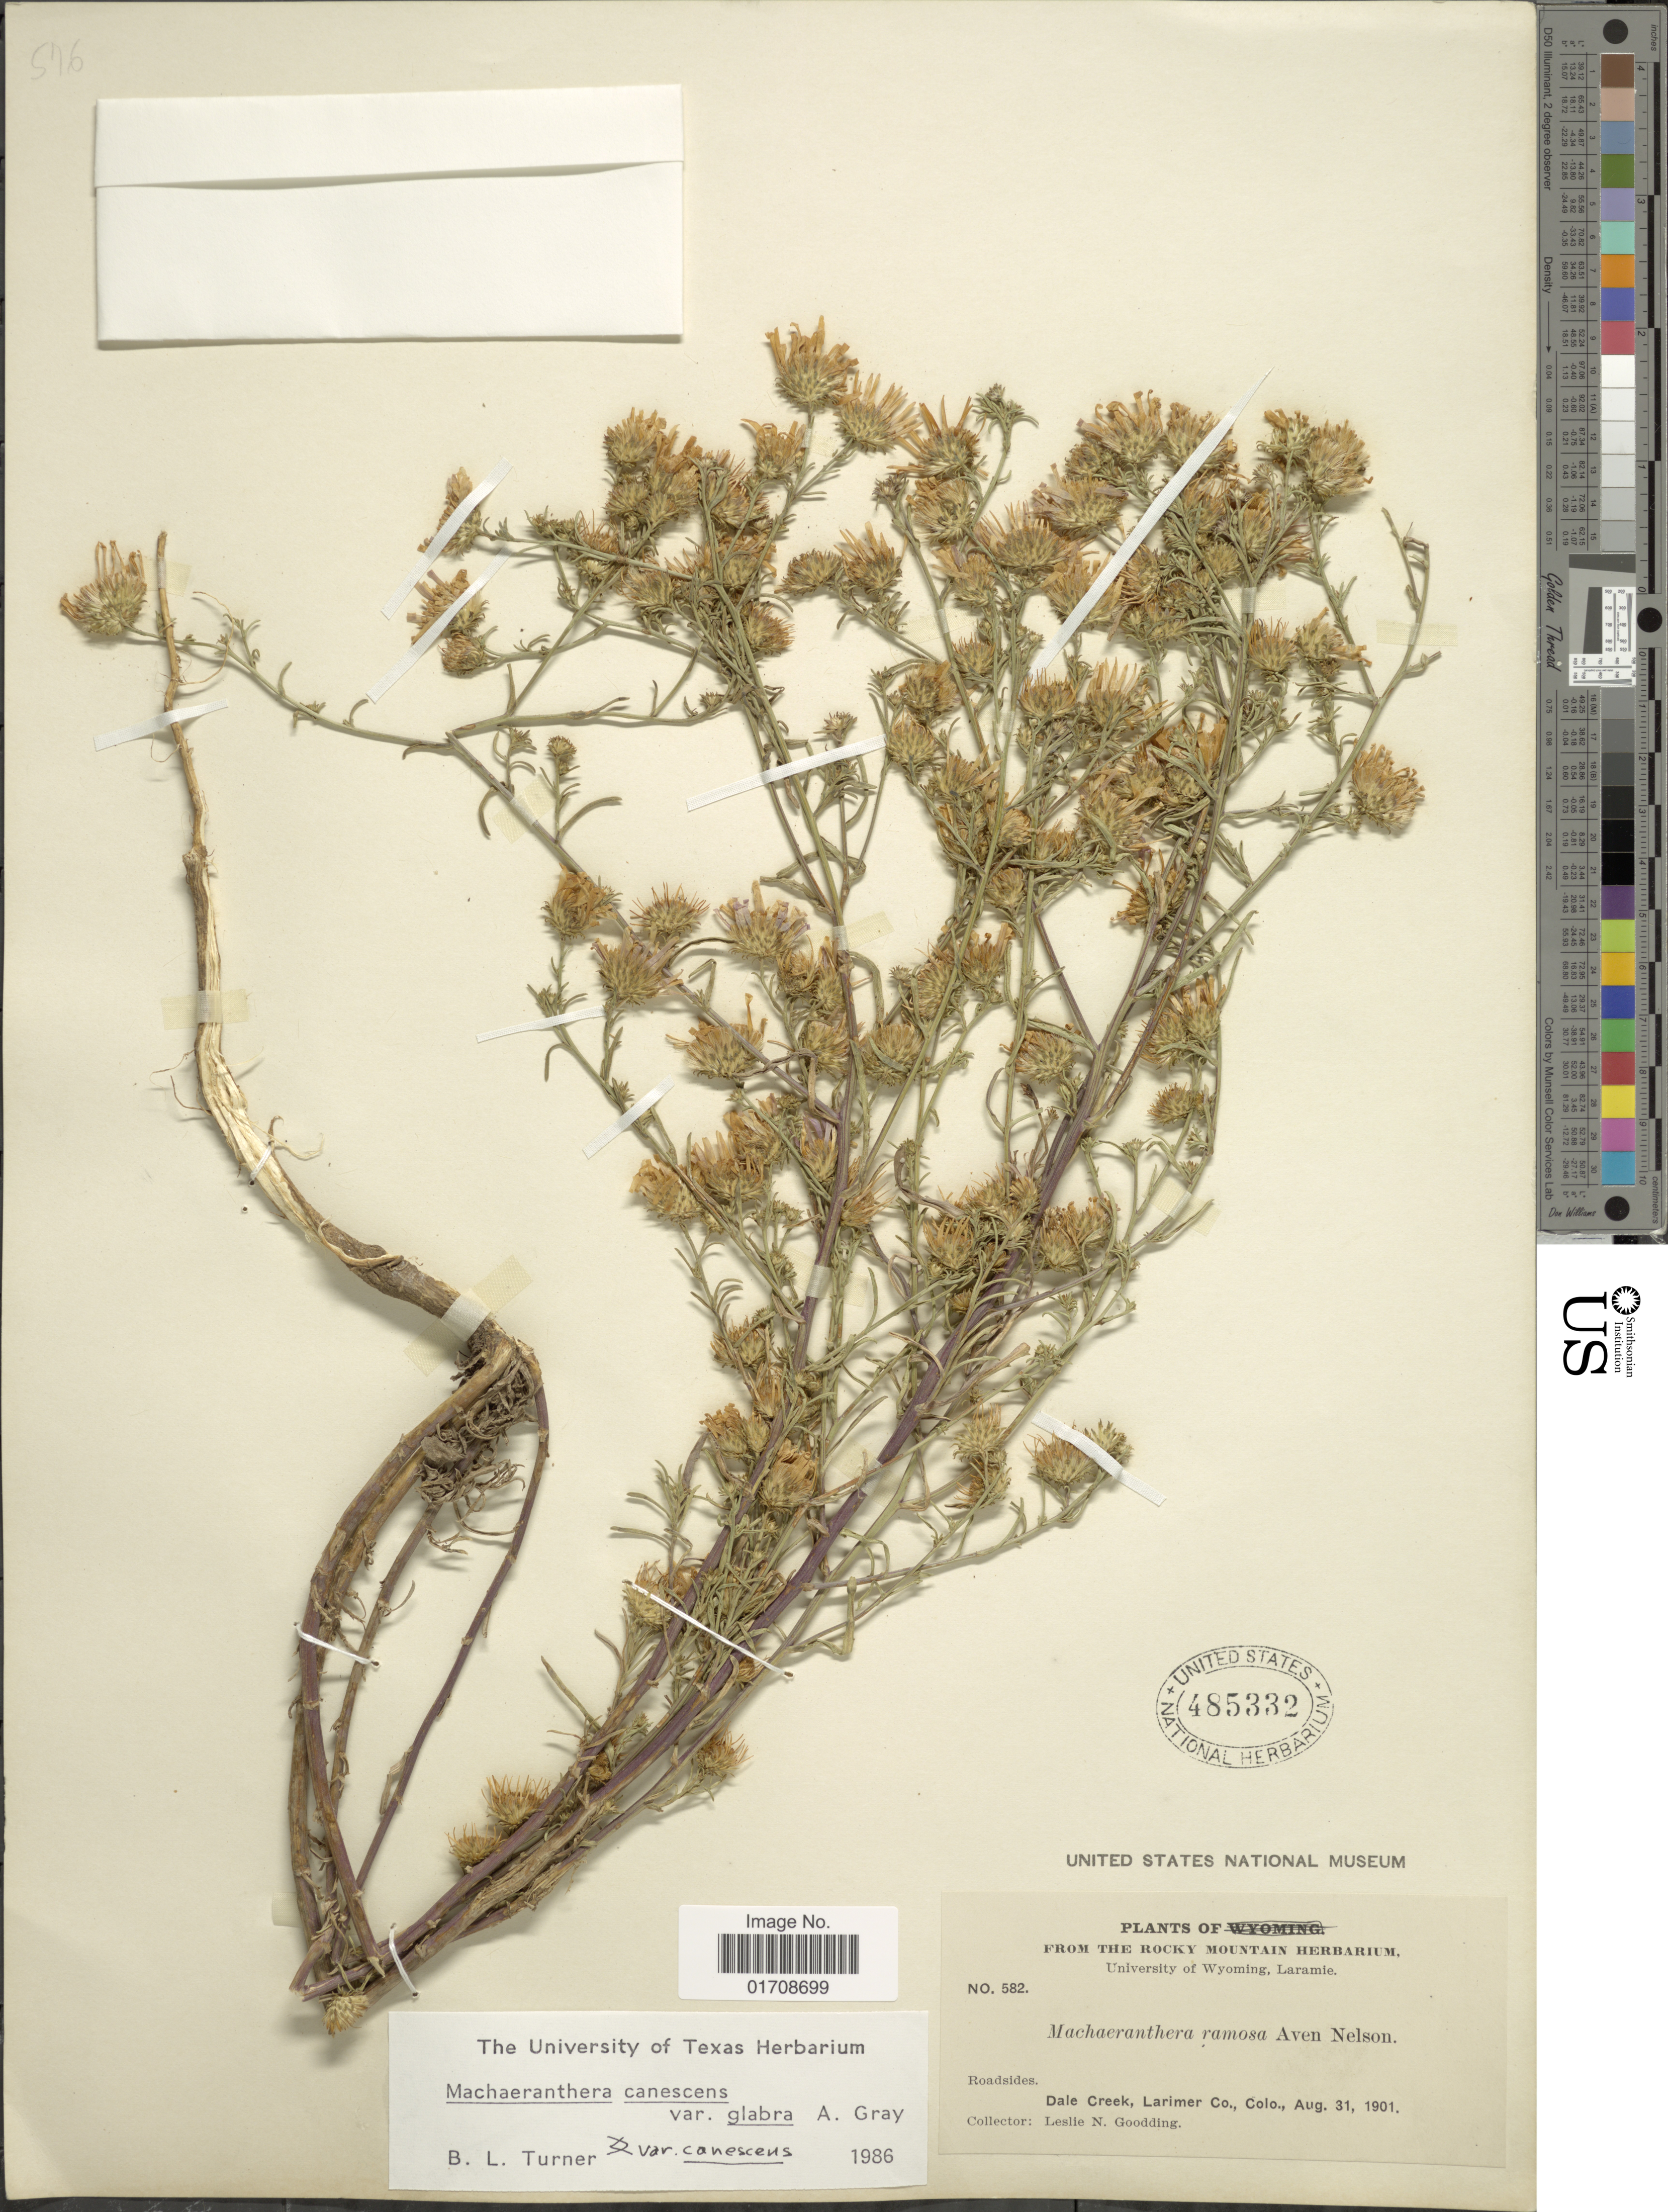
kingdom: Plantae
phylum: Tracheophyta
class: Magnoliopsida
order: Asterales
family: Asteraceae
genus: Machaeranthera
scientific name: Machaeranthera canescens var. glabra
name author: A. Gray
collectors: L. N. Goodding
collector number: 582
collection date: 1901-08-31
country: United States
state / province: Colorado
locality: Dale Creek, Larimer Co., Colo.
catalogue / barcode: US 485332